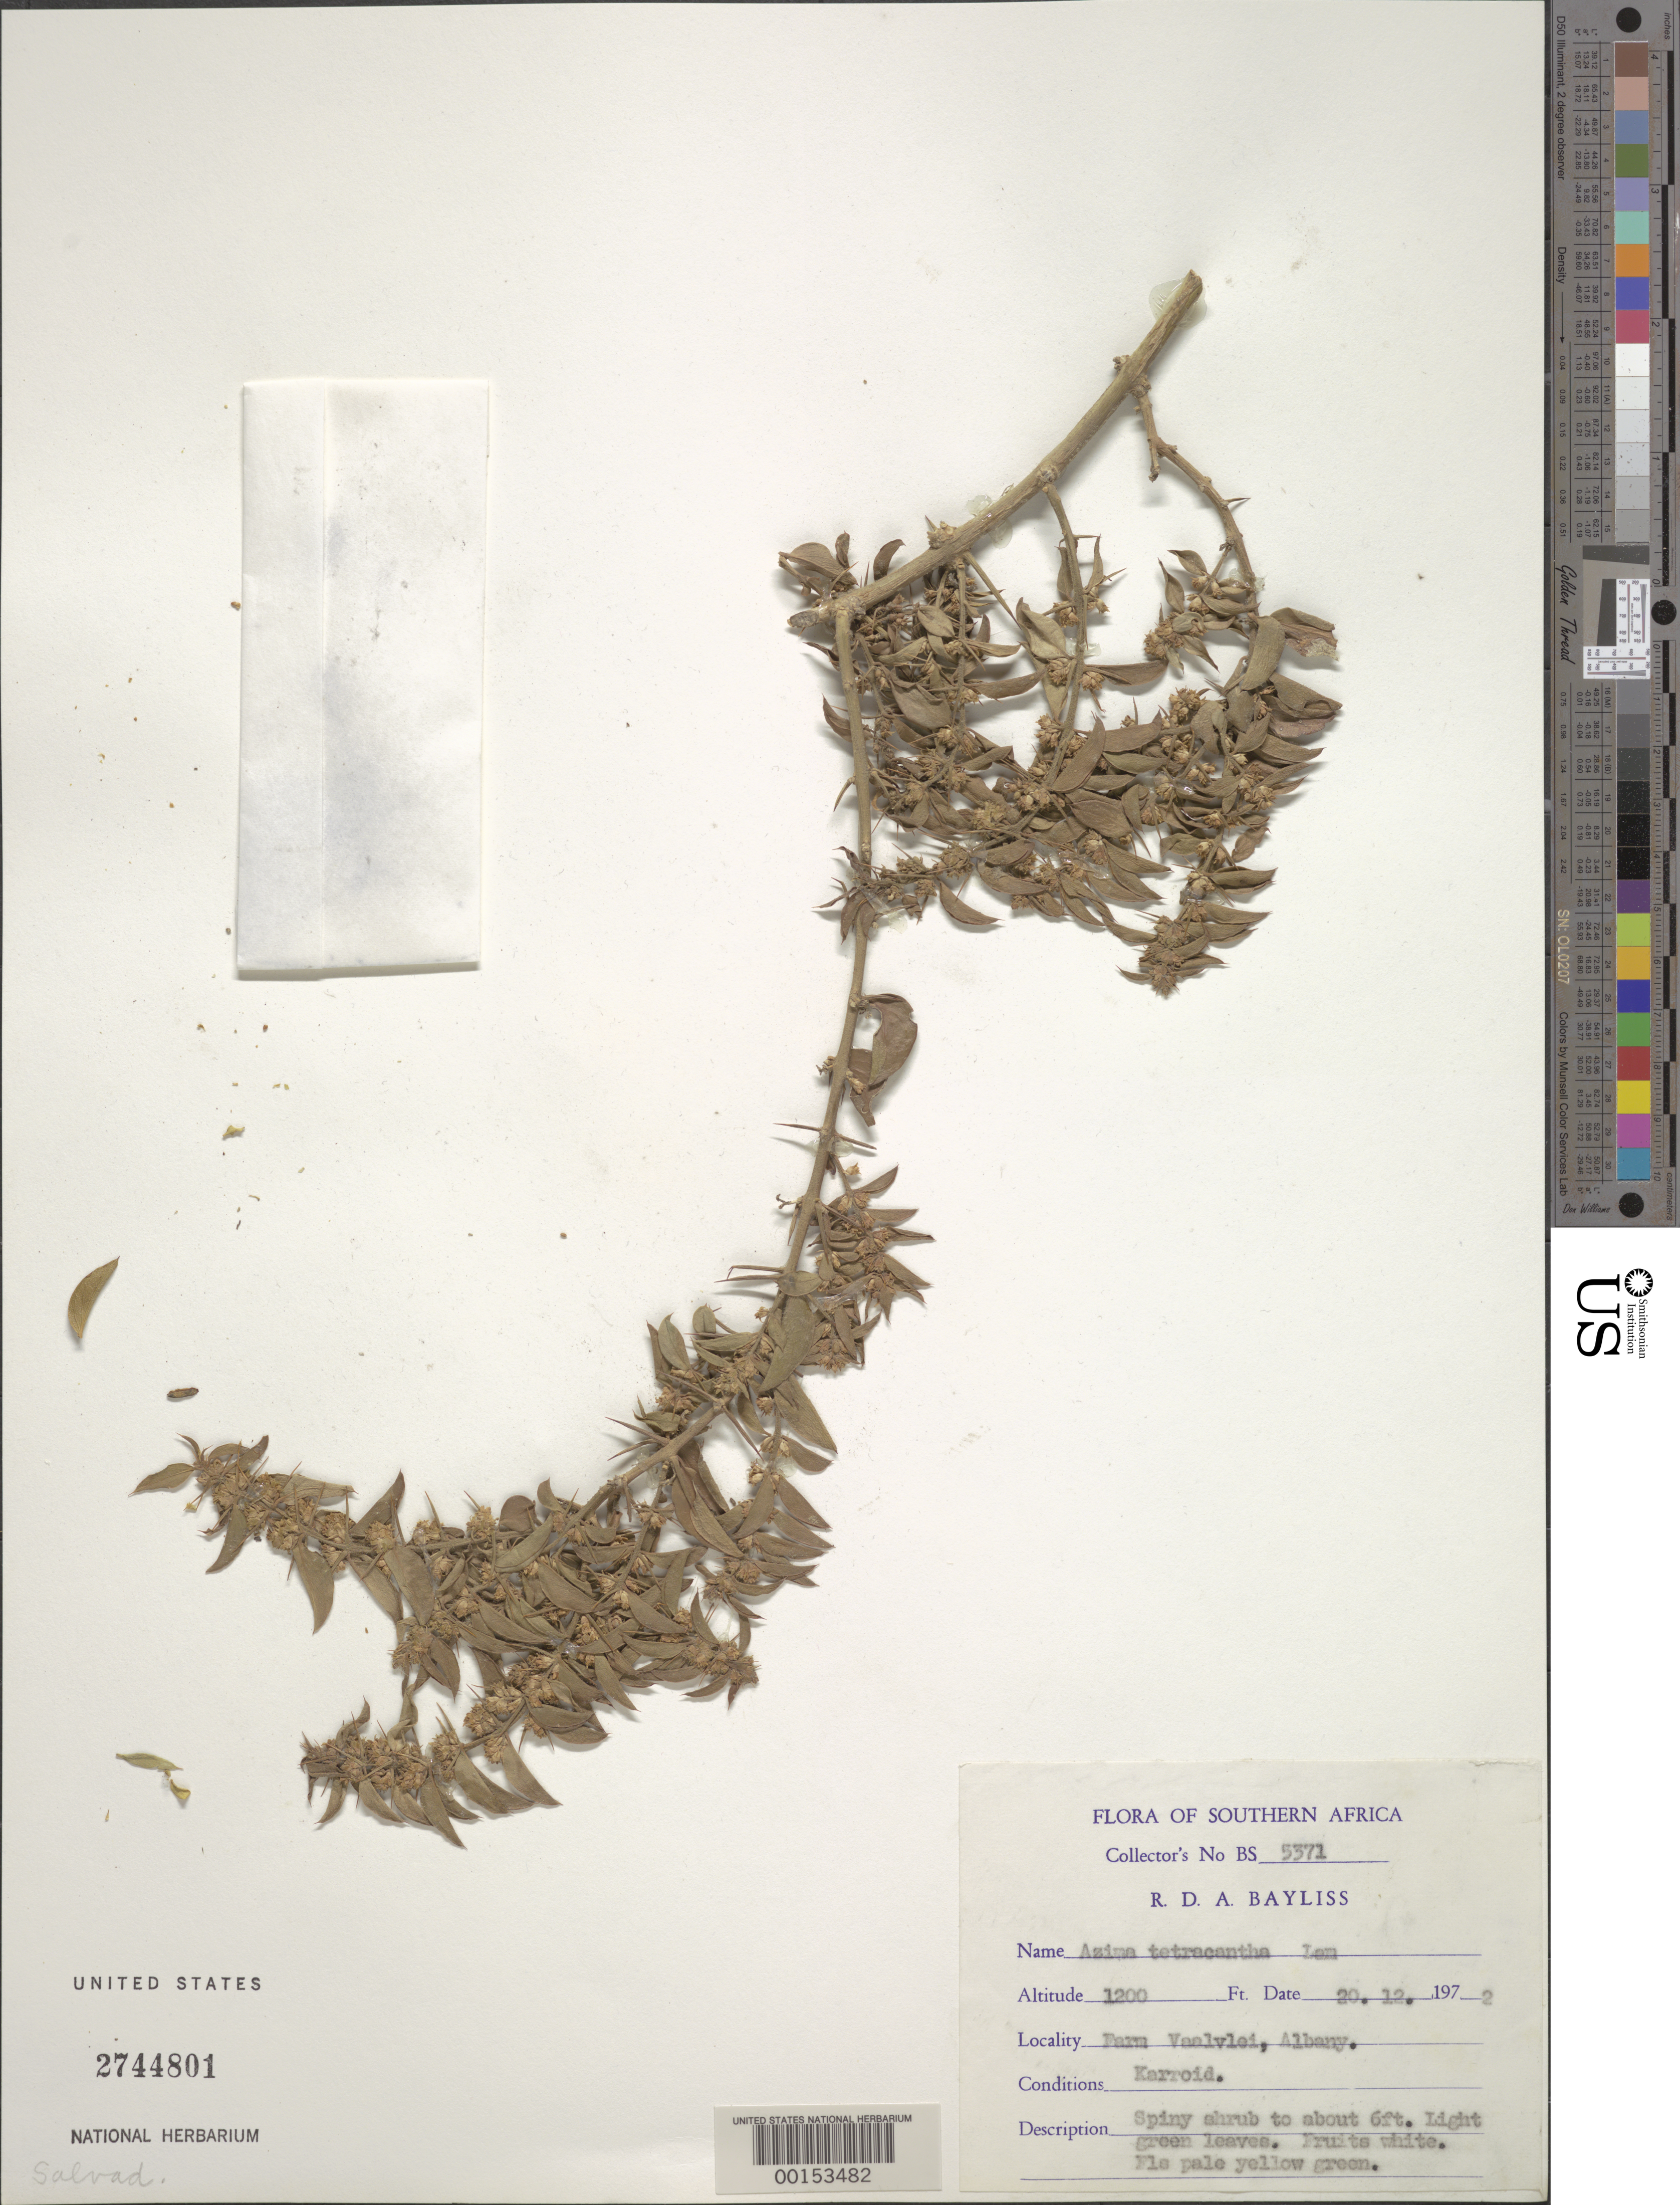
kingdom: Plantae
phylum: Tracheophyta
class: Magnoliopsida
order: Brassicales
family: Salvadoraceae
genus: Azima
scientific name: Azima tetracantha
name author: Lam.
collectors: R. Bayliss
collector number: BS5371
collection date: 1972-12-20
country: South Africa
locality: Farm Vaalvlei, Albany.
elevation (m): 366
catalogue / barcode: US 2744801